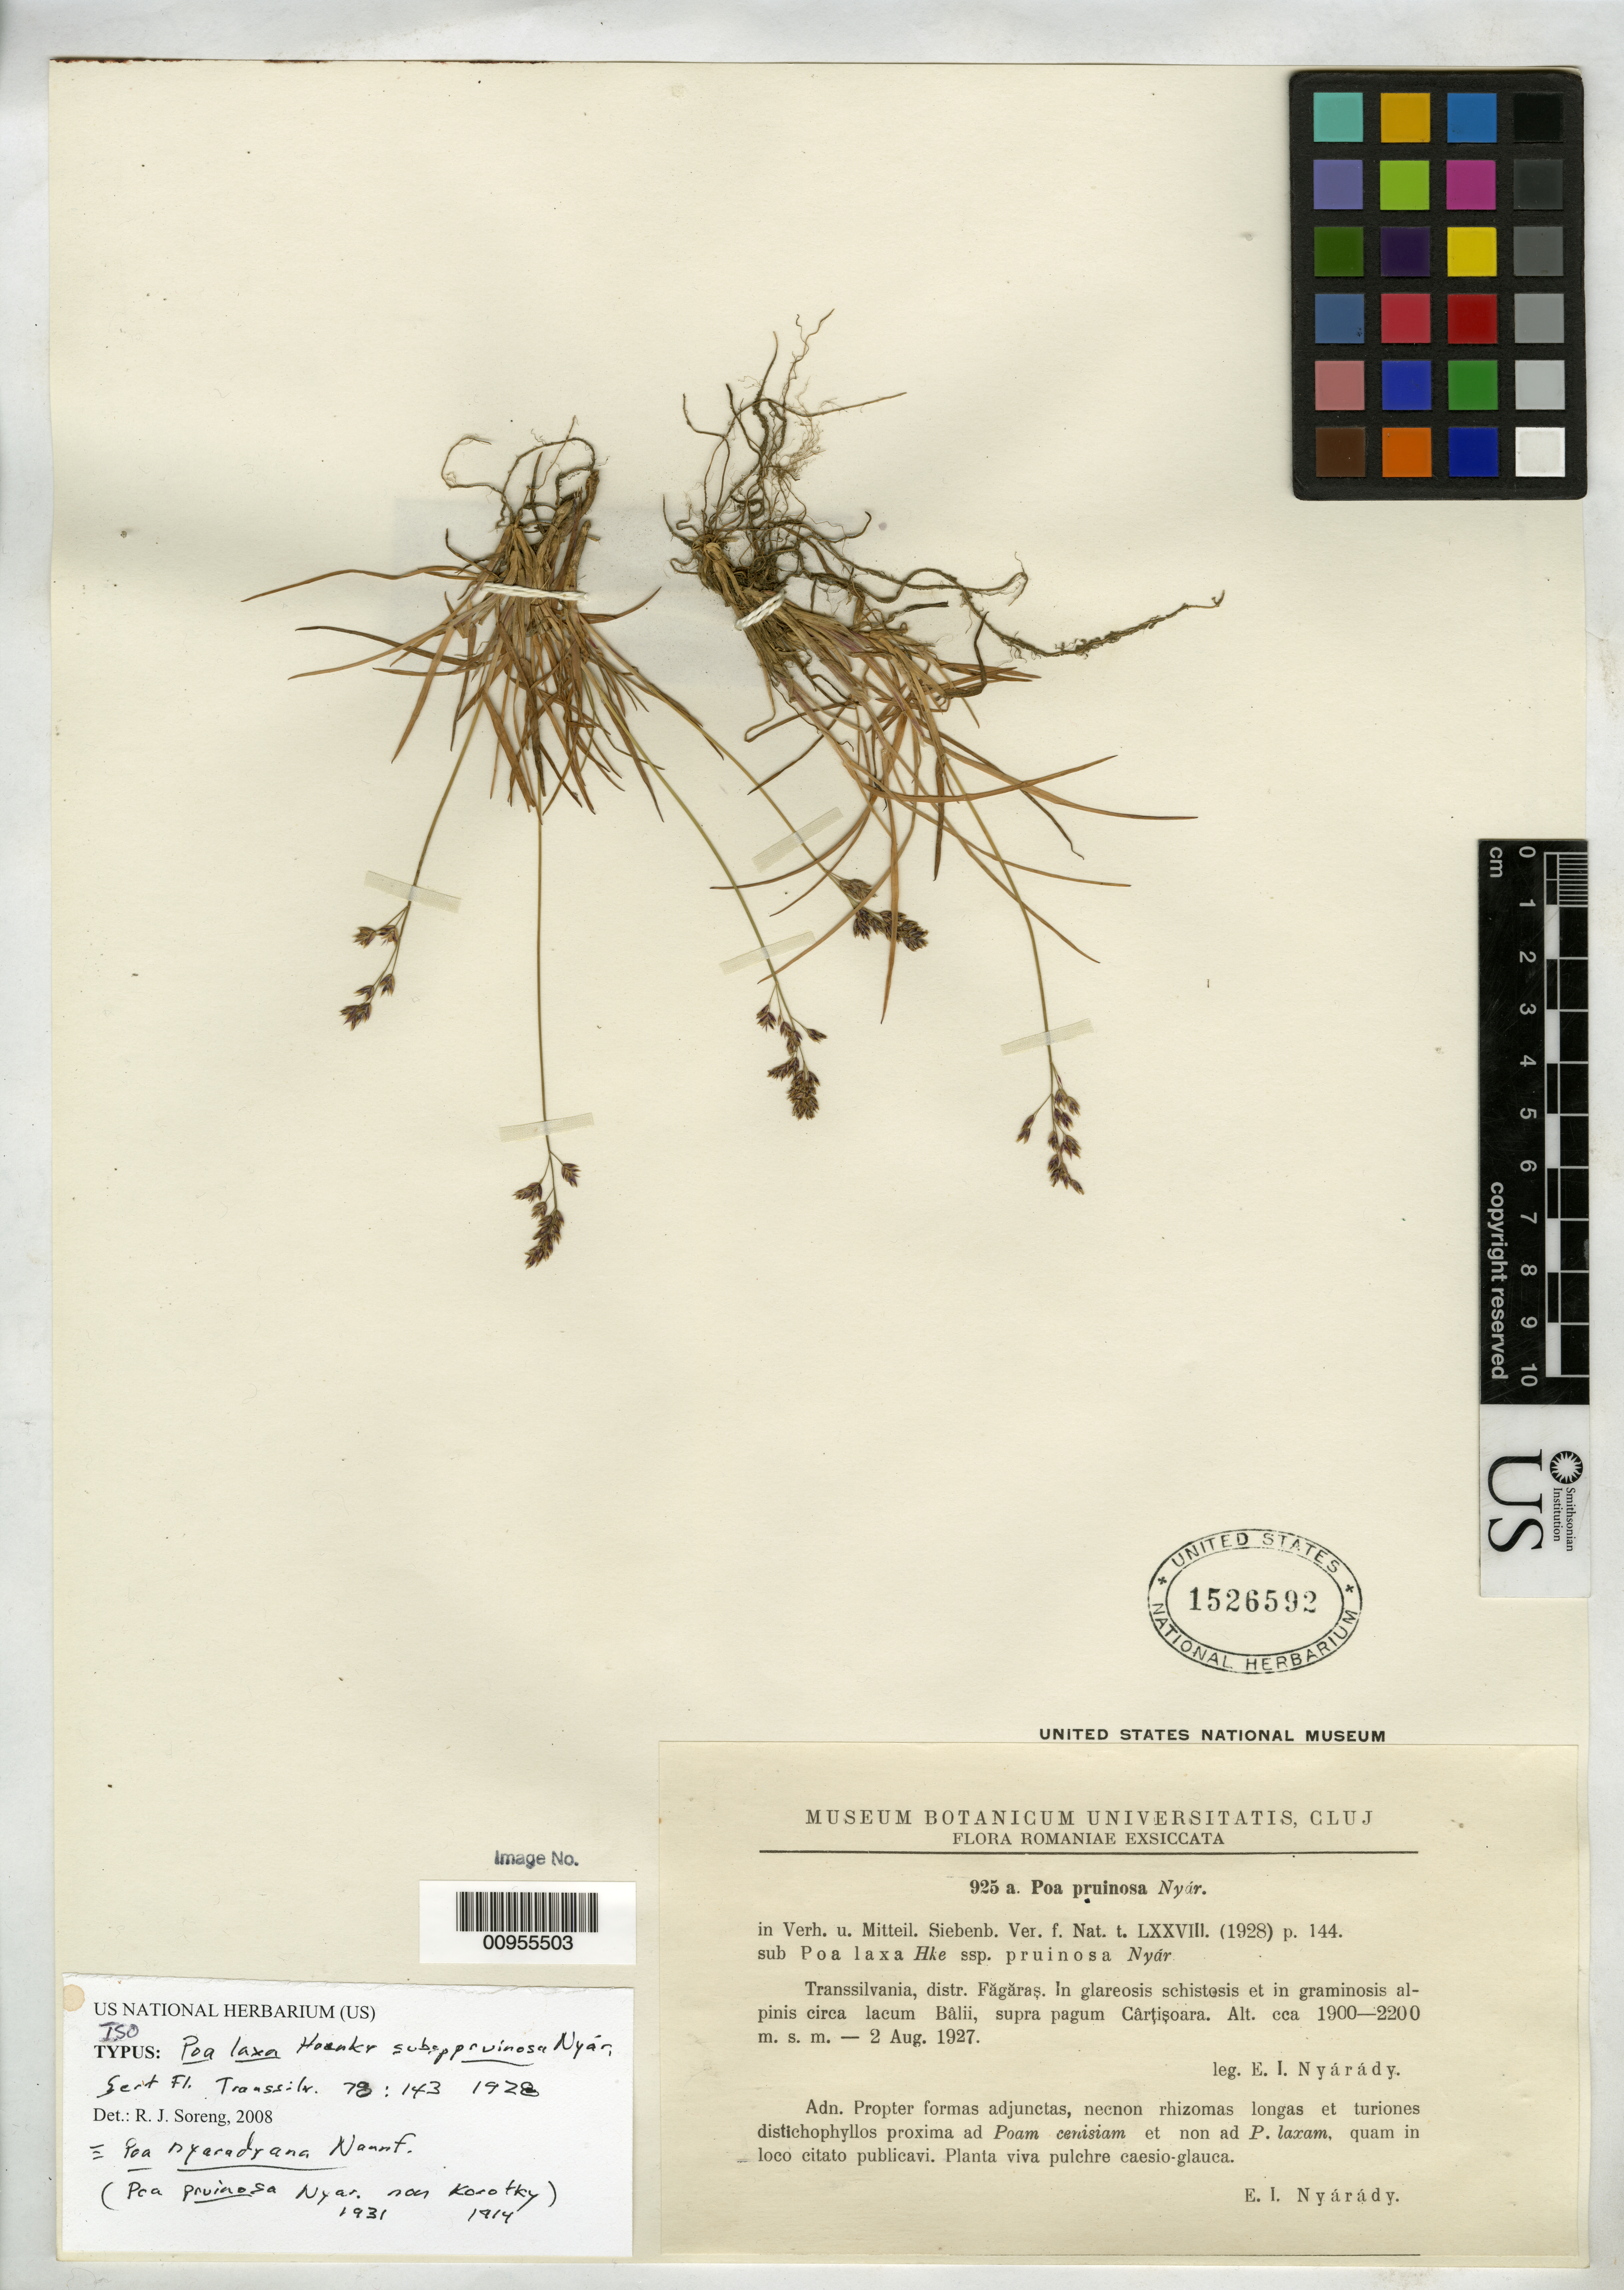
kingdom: Plantae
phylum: Tracheophyta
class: Liliopsida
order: Poales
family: Poaceae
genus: Poa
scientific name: Poa laxa Haenke subsp. pruinosa Nyar.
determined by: Soreng, Robert J., Research Associate (BOT), Smithsonian Institution - National Museum of Natural History (UNITED STATES)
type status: Isotype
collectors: E. Nyárády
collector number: Fl. Rom. Exs. 925a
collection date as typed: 02 Aug 1927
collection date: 1927-08-02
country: Romania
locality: Transsilvania, distr. Fagaras. In glareosis schistosis et in graminosis alpinis circa lacum Balii, supra pagum Cartisoara.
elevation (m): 1900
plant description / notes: Non Poa pruinosa Korotky.; Also a type of Poa nyaradyana Korotky, nom. nov.; Replacement name for Poa laxa subsp. pruinosa Nyár., non Poa pruinosa Korotky.; Also a type of Poa laxa subsp. pruinosa Nyár.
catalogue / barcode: US 1526592